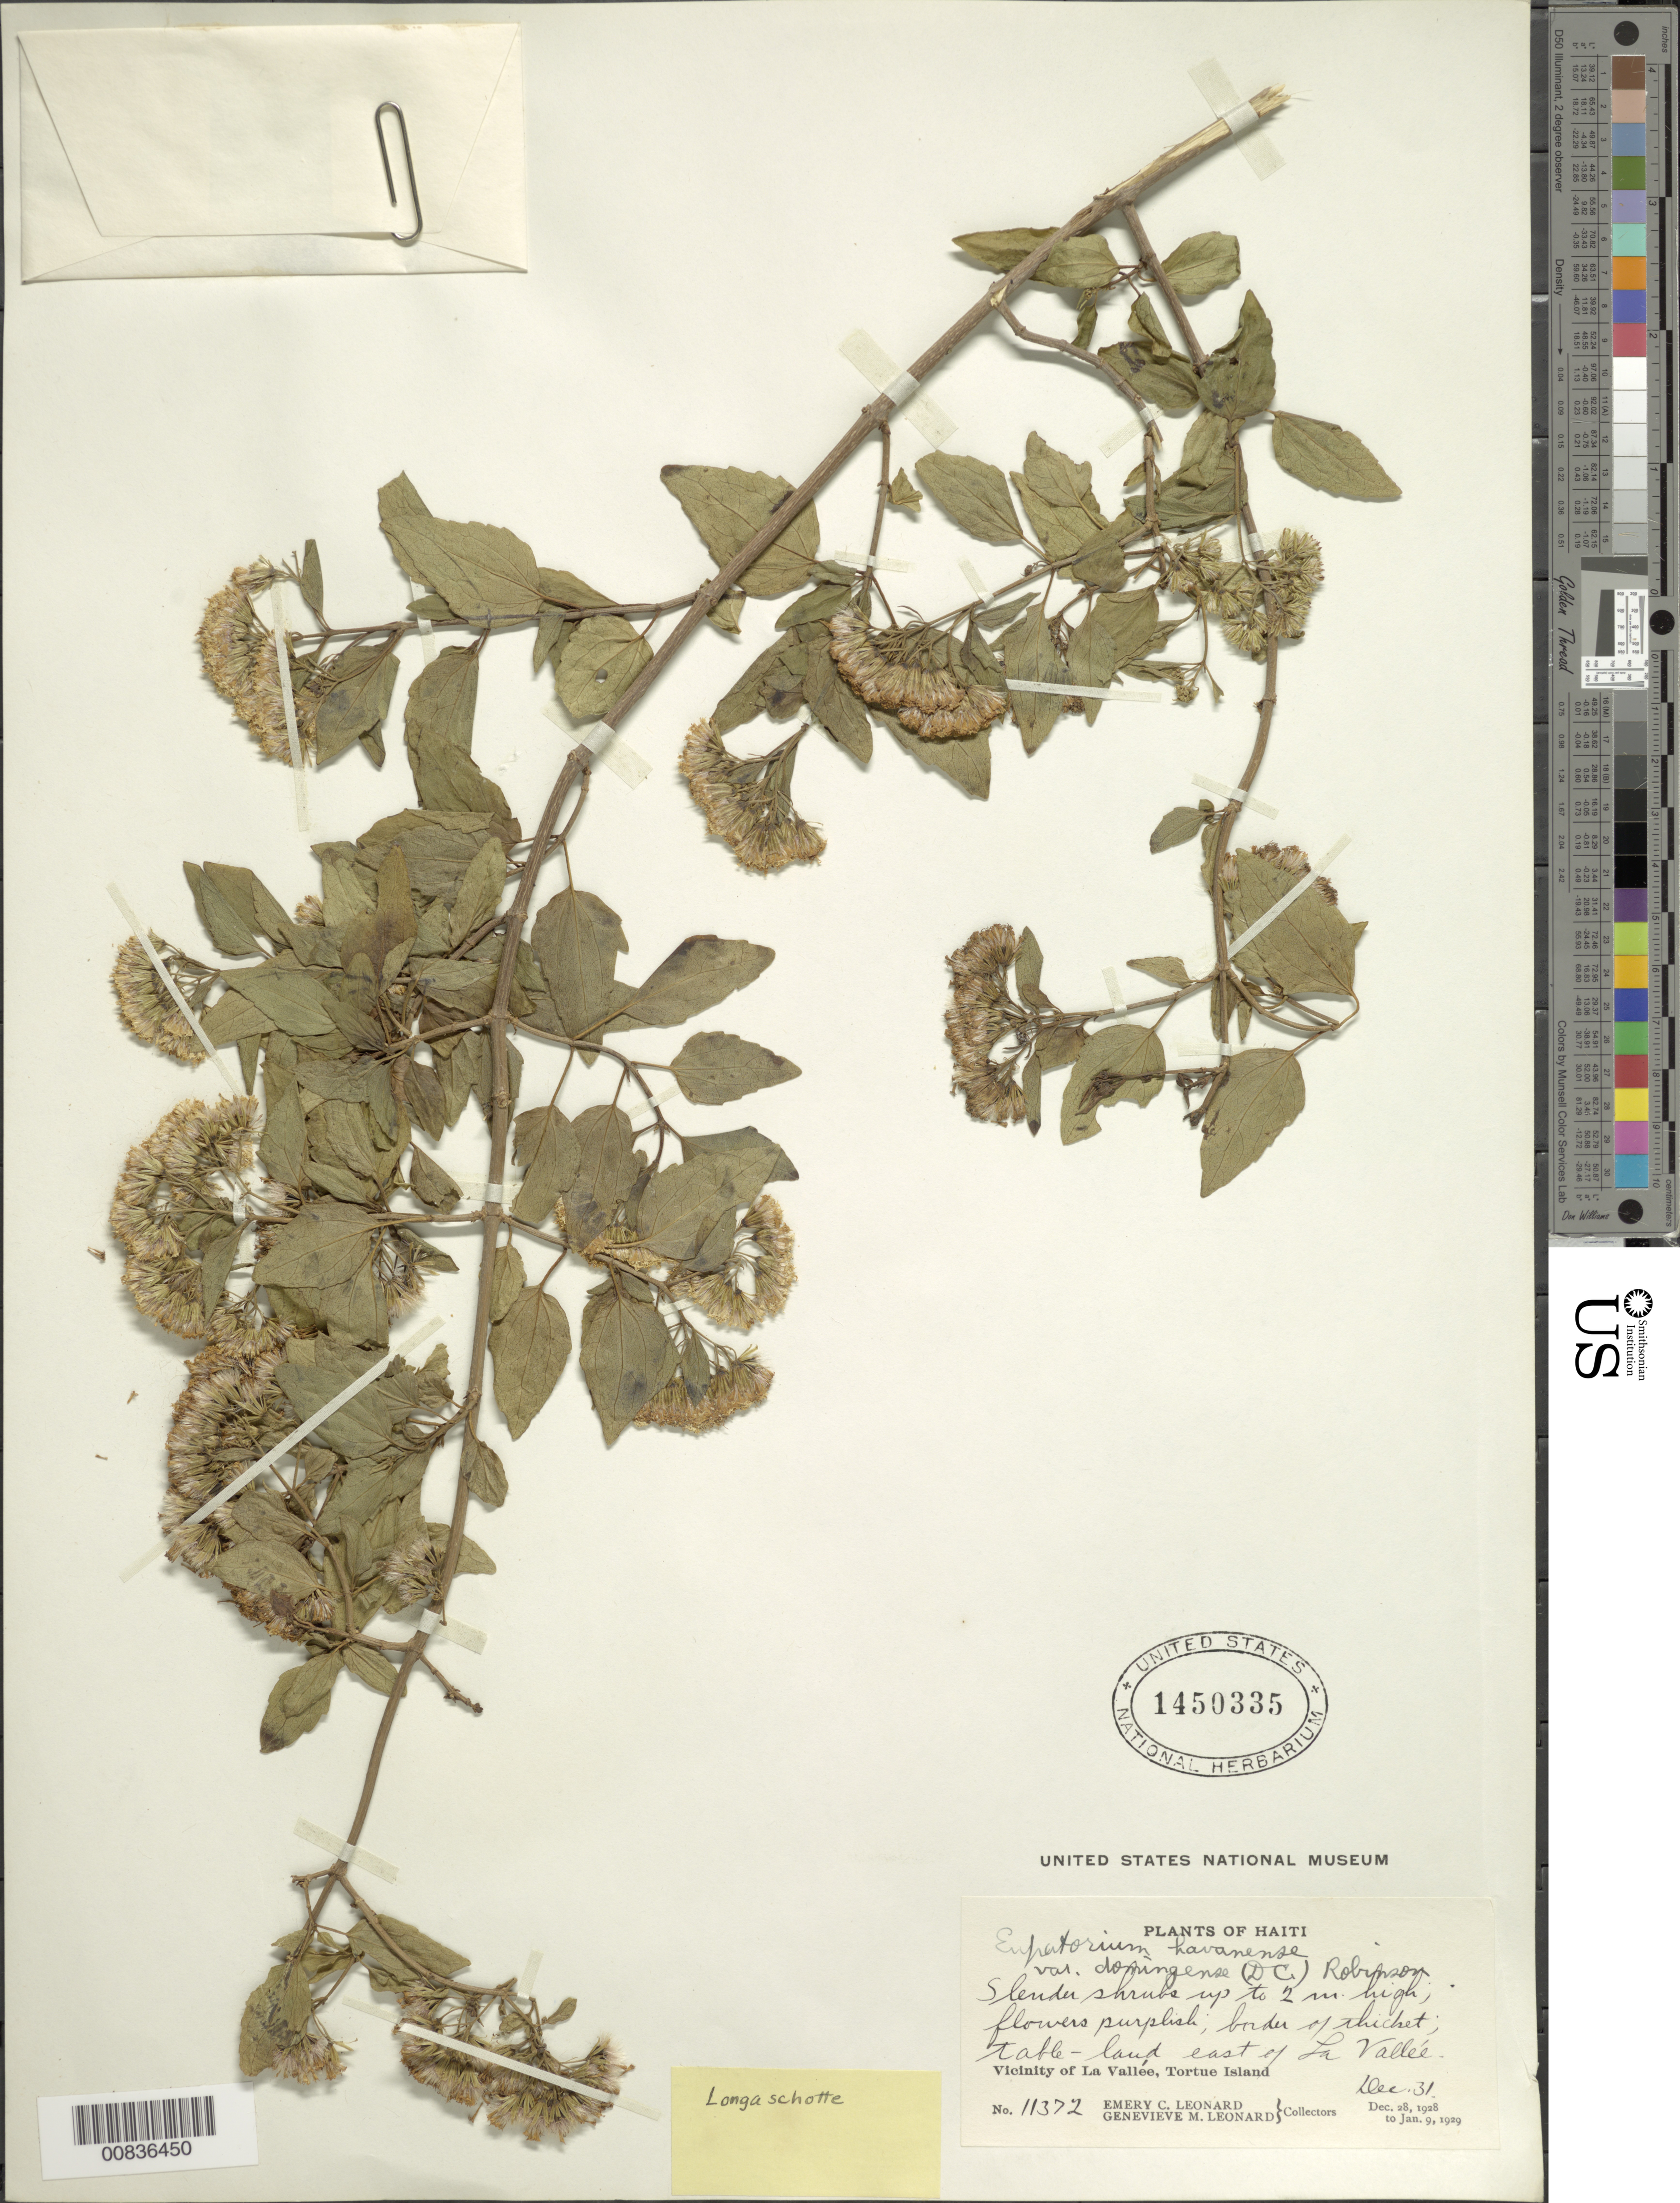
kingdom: Plantae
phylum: Tracheophyta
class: Magnoliopsida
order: Asterales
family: Asteraceae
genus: Ageratina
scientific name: Ageratina havanensis var. domingense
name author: (DC.) H. Rob.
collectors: E. C. Leonard & G. M. Leonard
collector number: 11372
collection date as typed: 31 Dec 1928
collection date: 1928-12-31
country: Haiti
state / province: Nord-Ouest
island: Île de la Tortue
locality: Vicinity of La Vallée, table-land, E of town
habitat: Border of thicket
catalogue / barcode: US 1450335